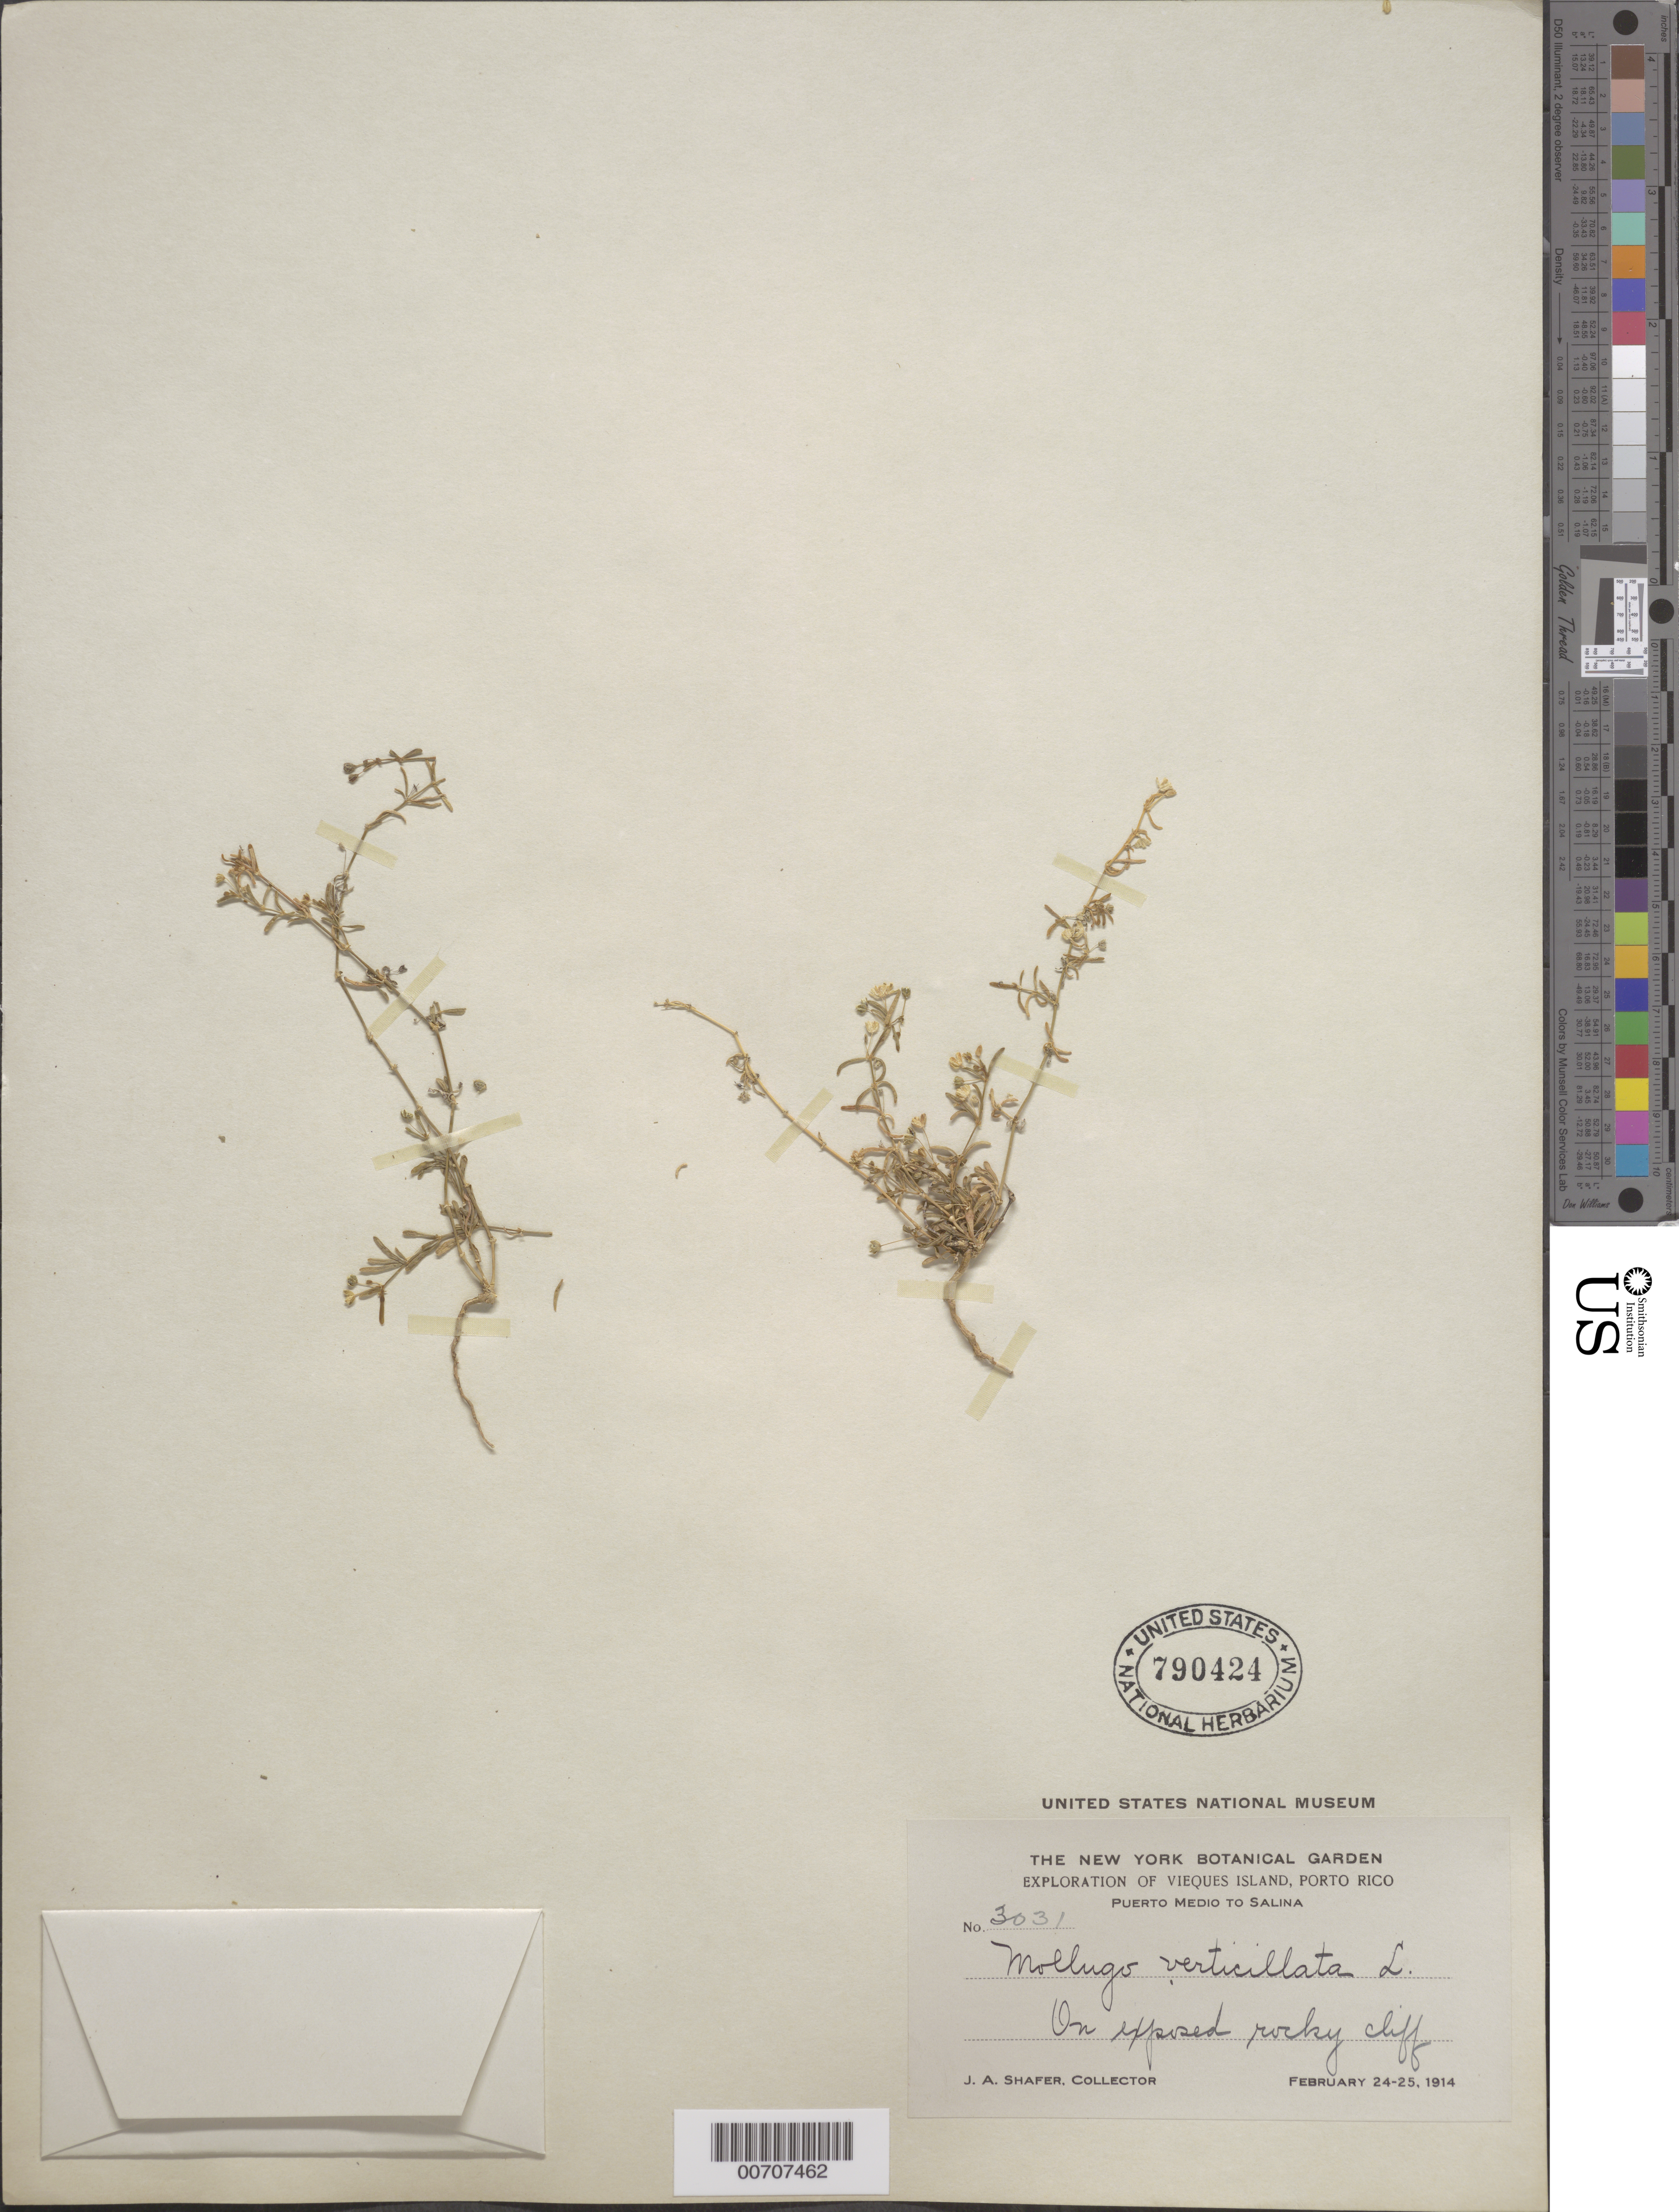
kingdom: Plantae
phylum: Tracheophyta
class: Magnoliopsida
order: Caryophyllales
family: Molluginaceae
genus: Mollugo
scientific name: Mollugo verticillata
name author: L.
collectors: J. A. Shafer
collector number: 3031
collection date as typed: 24 Feb 1914 and 25 Feb 1914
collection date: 1914-02-24,1914-02-25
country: Puerto Rico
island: Vieques Island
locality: Puerto Medio to Salina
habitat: On exposed rocky cliff.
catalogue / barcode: US 790424